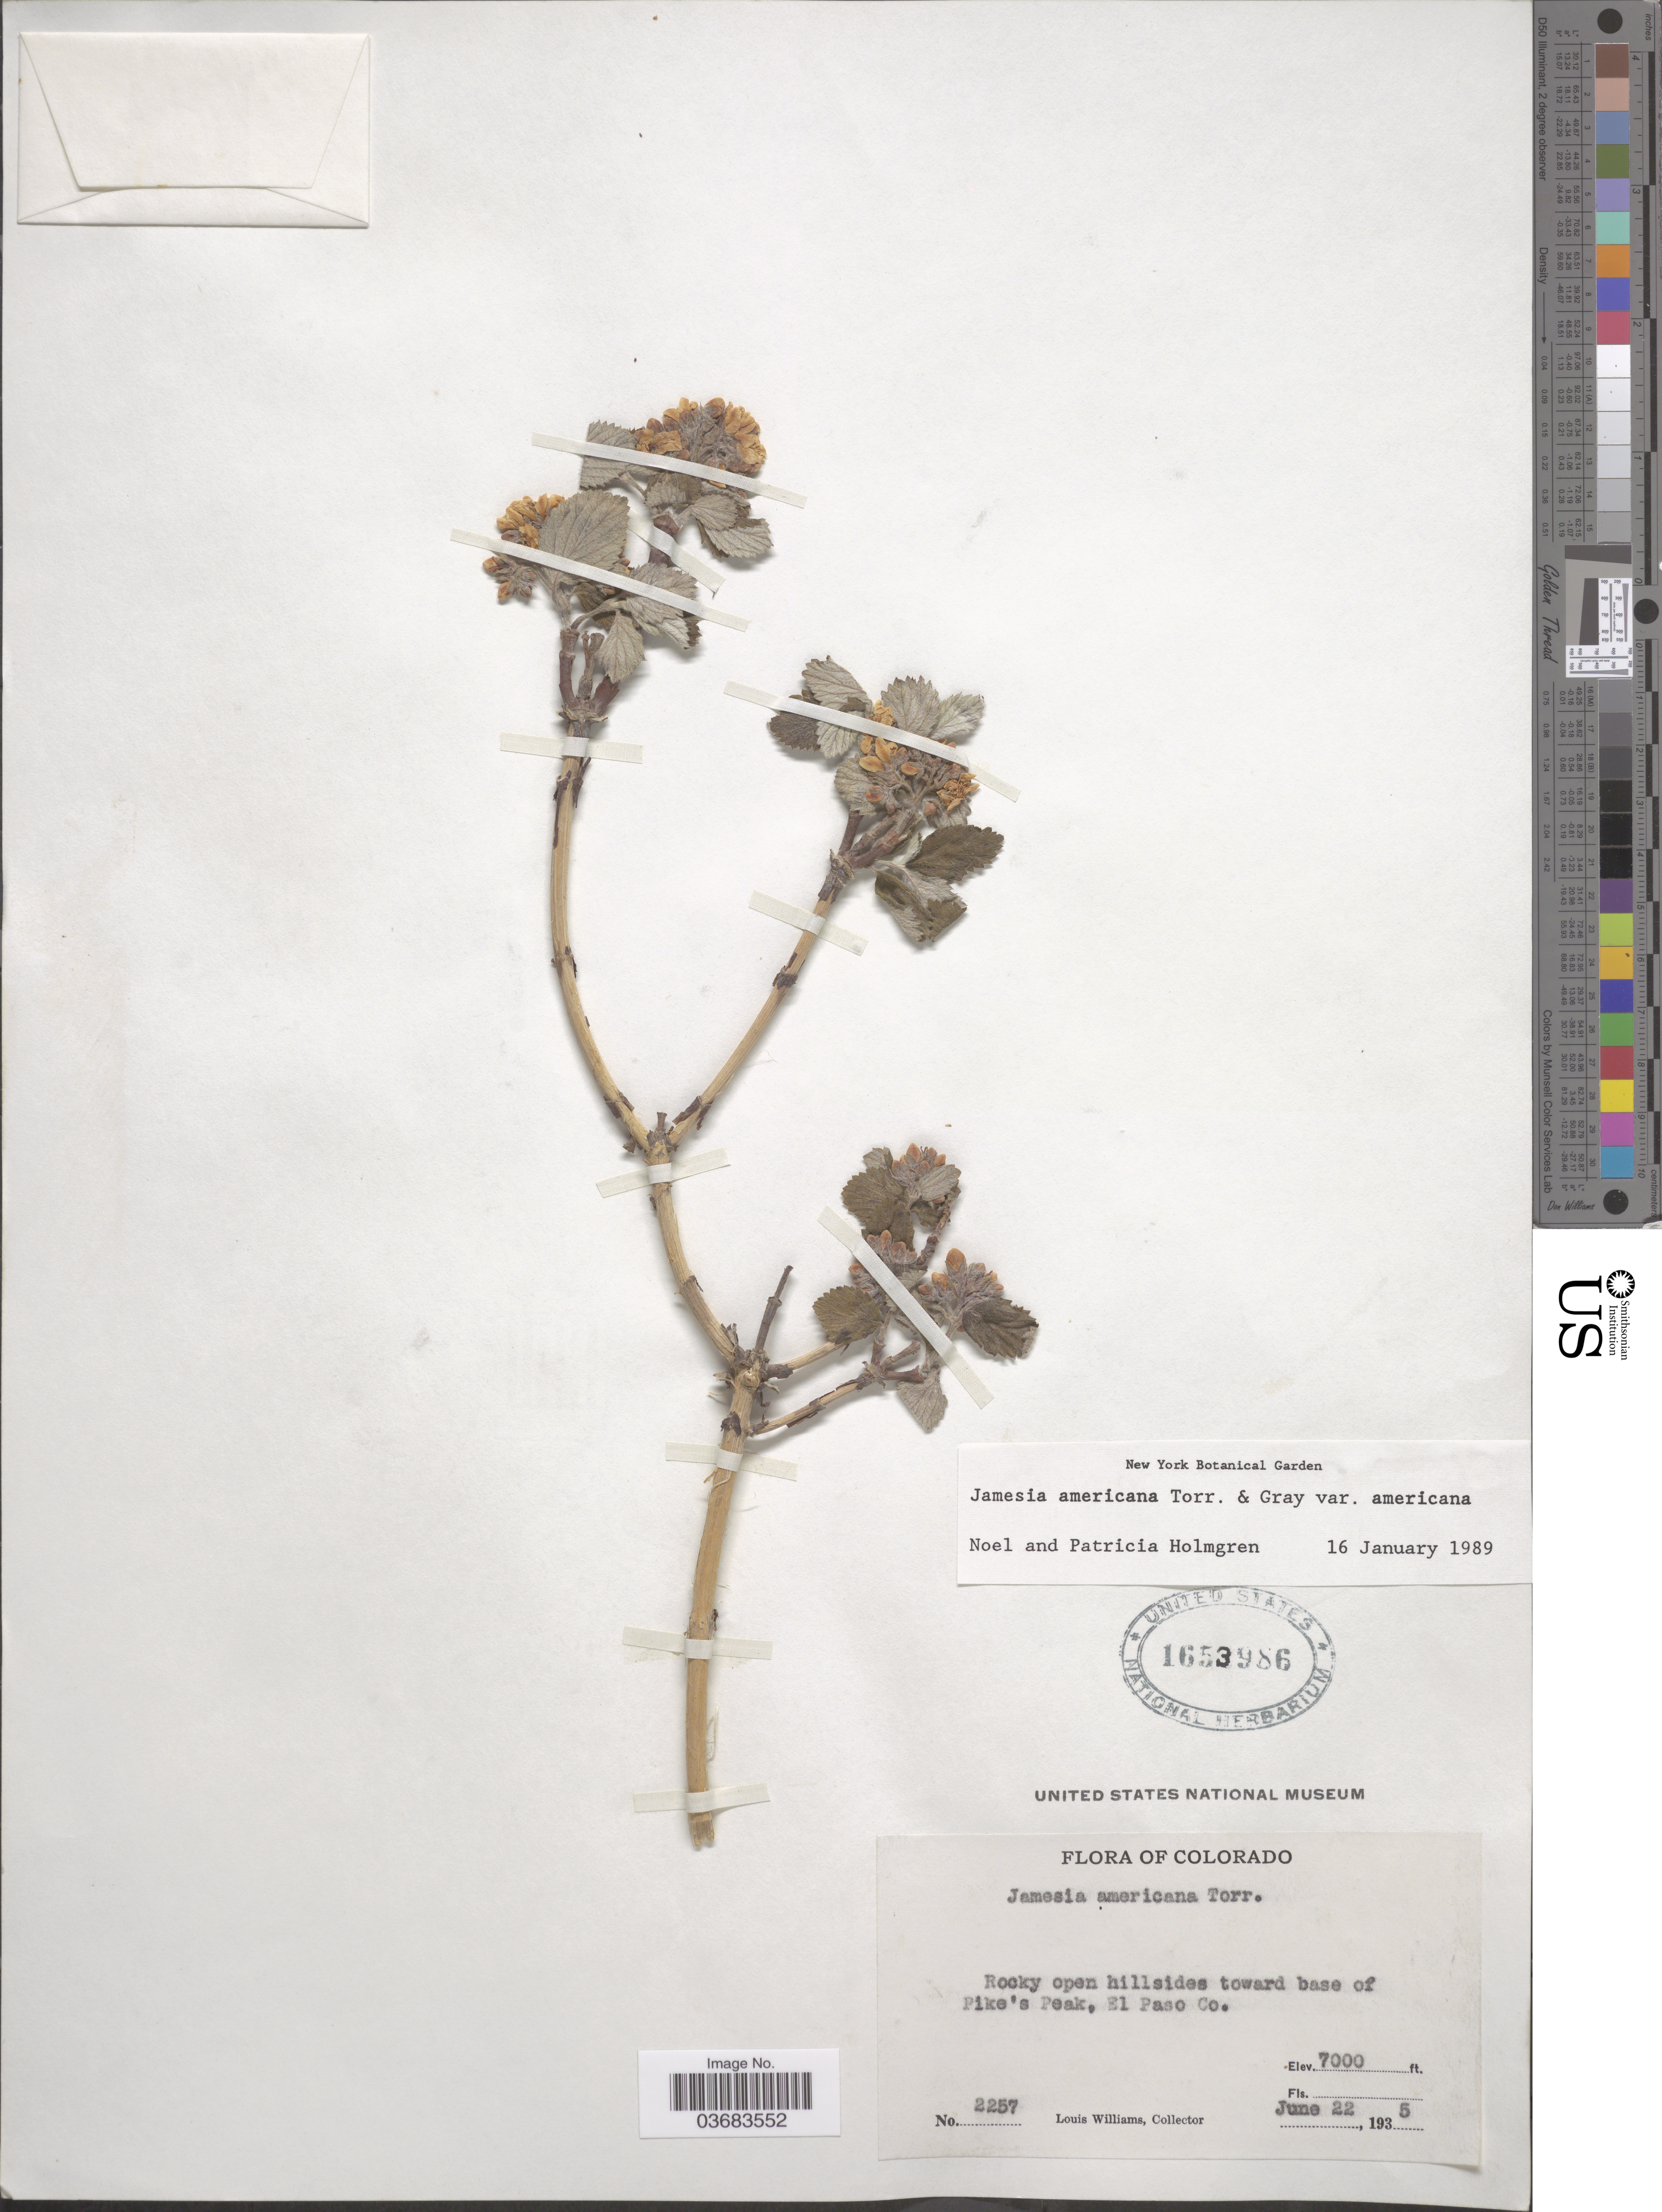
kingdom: Plantae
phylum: Tracheophyta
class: Magnoliopsida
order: Cornales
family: Hydrangeaceae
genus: Edwinia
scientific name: Edwinia americana var. americana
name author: (Torr. & A. Gray) A. Heller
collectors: L. G. Williams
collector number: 2257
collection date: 1935-06-22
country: United States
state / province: Colorado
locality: Toward base of Pike's Peak, El Paso Co.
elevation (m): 2134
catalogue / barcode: US 1653986